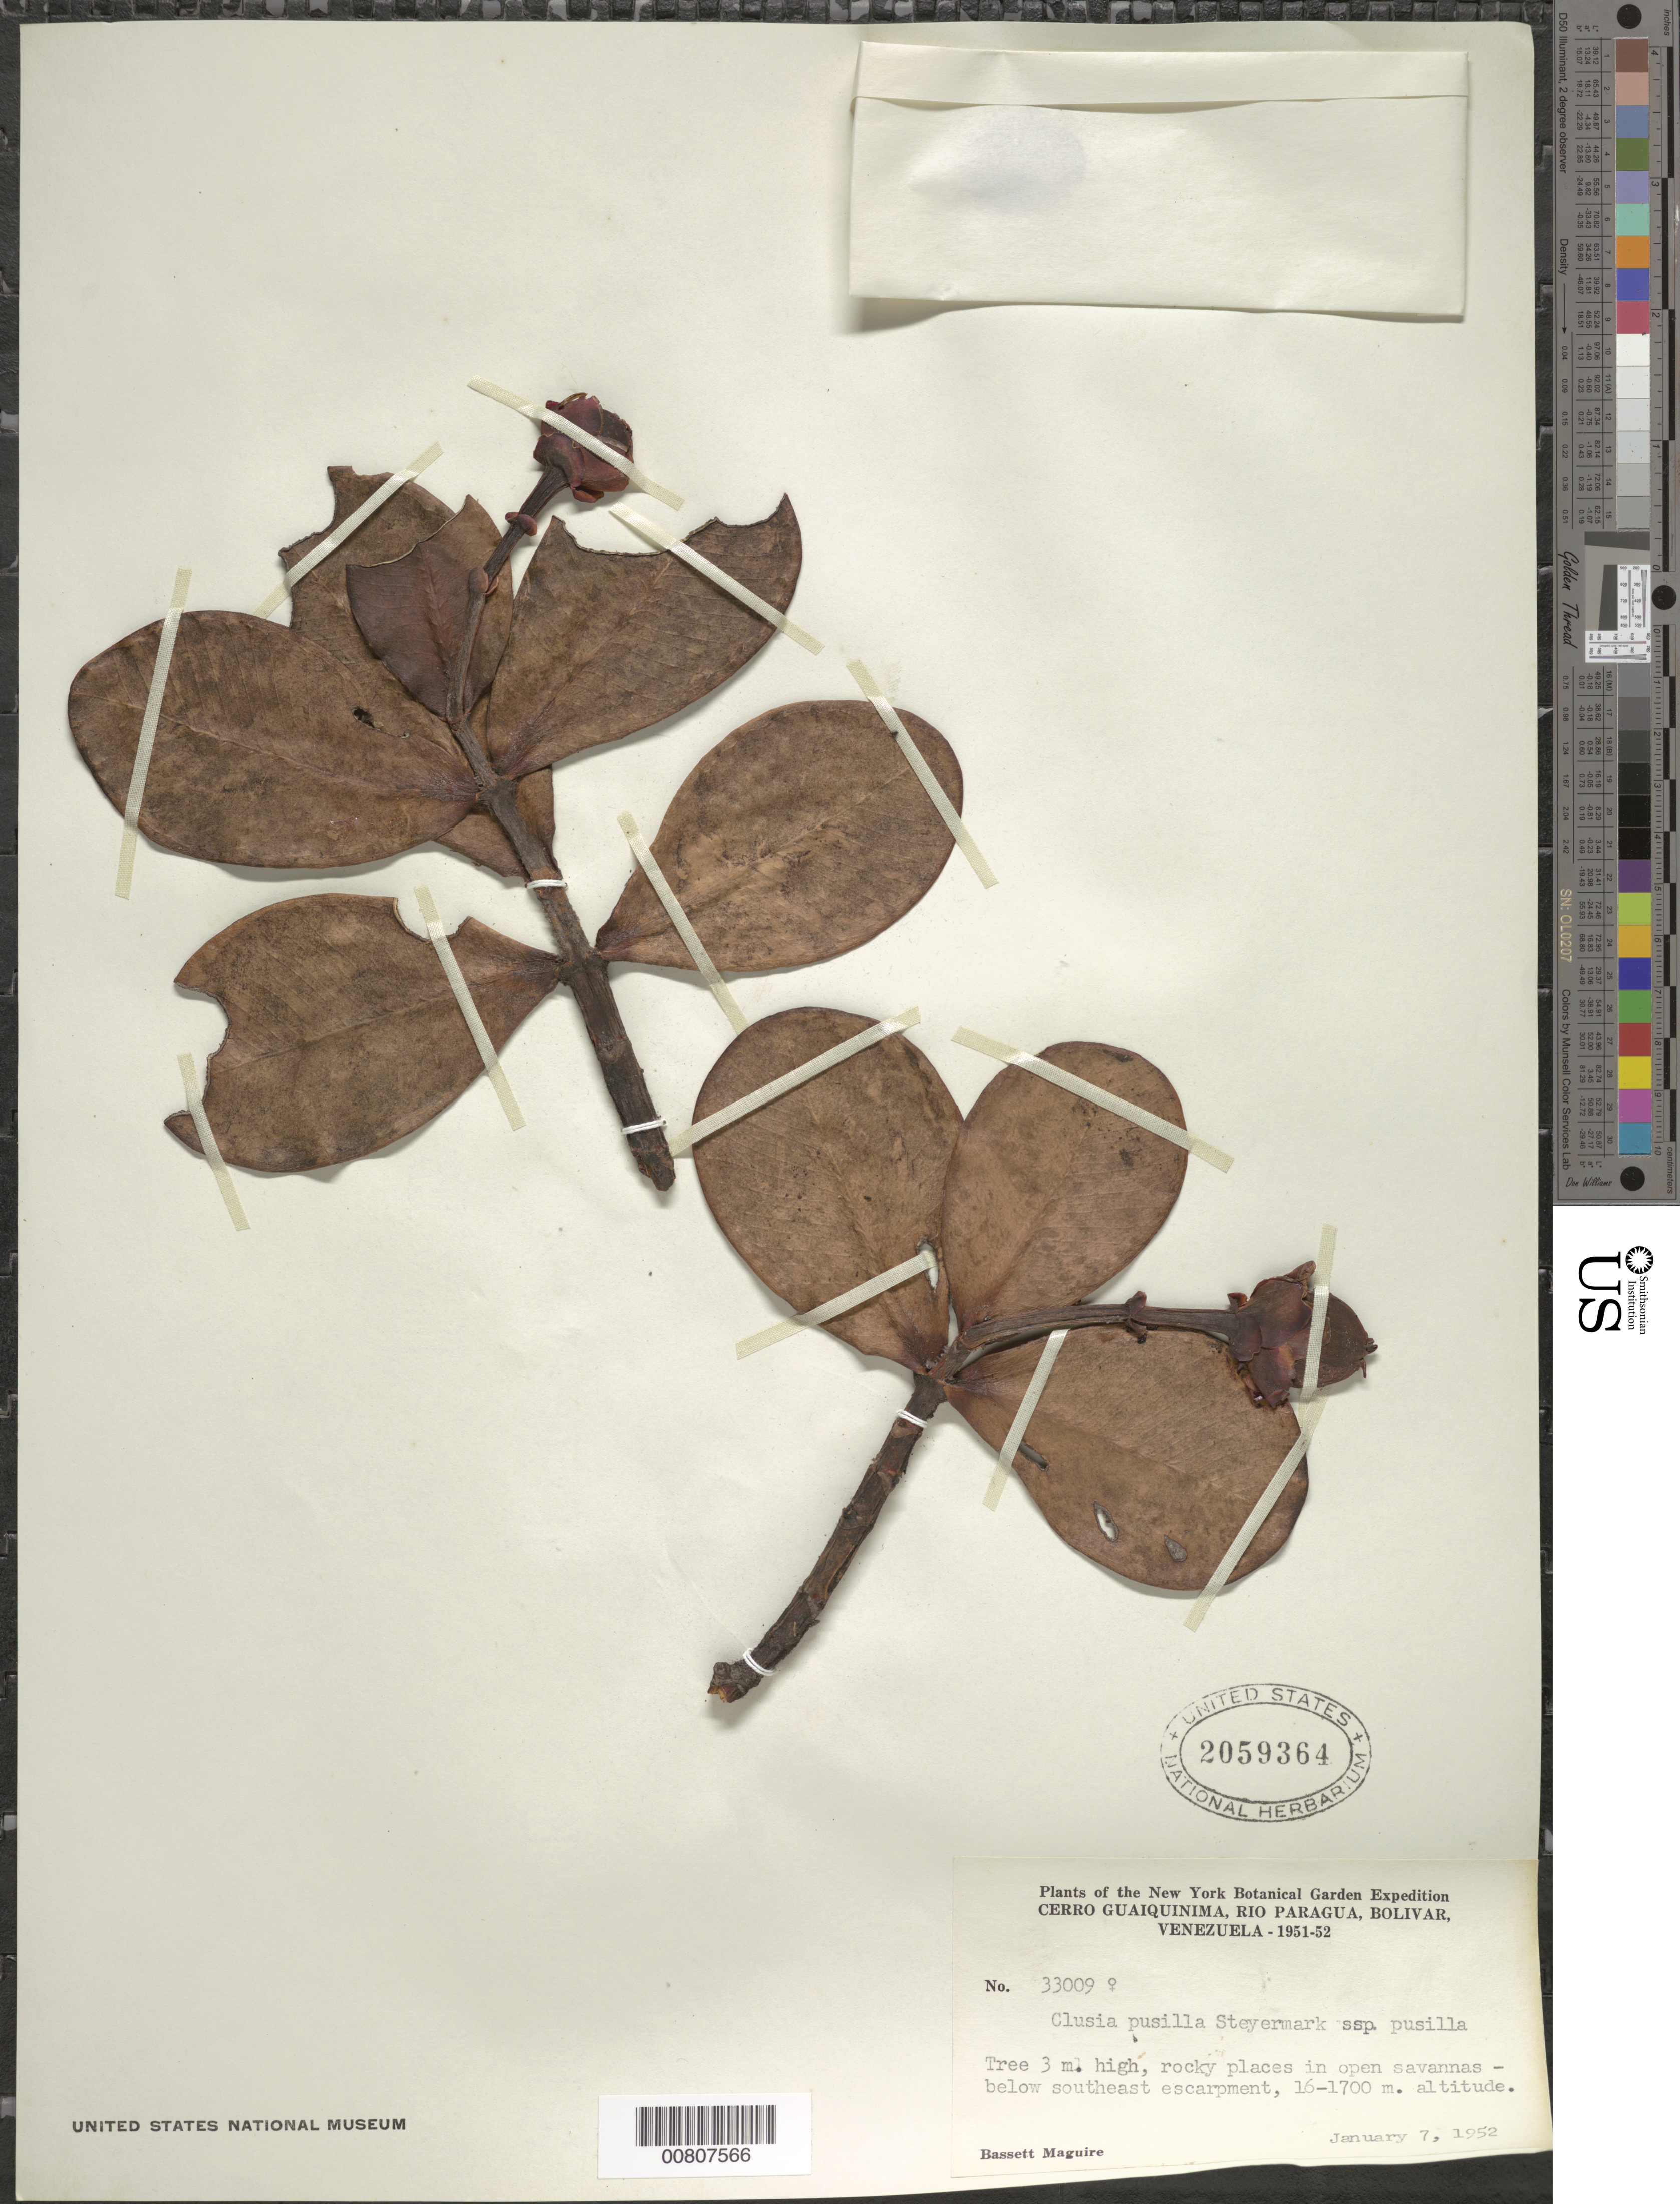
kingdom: Plantae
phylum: Tracheophyta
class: Magnoliopsida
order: Malpighiales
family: Clusiaceae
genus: Clusia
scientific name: Clusia pusilla subsp. pusilla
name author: Steyerm.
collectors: B. Maguire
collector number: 33009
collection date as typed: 7-Jan-52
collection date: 1952-01-07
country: Venezuela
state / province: Bolívar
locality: Cerro Guaiquinima, Río Paragua, SE escarpment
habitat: Rocky places in open savannas- below southeast escarpment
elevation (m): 1600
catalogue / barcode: US 2059364